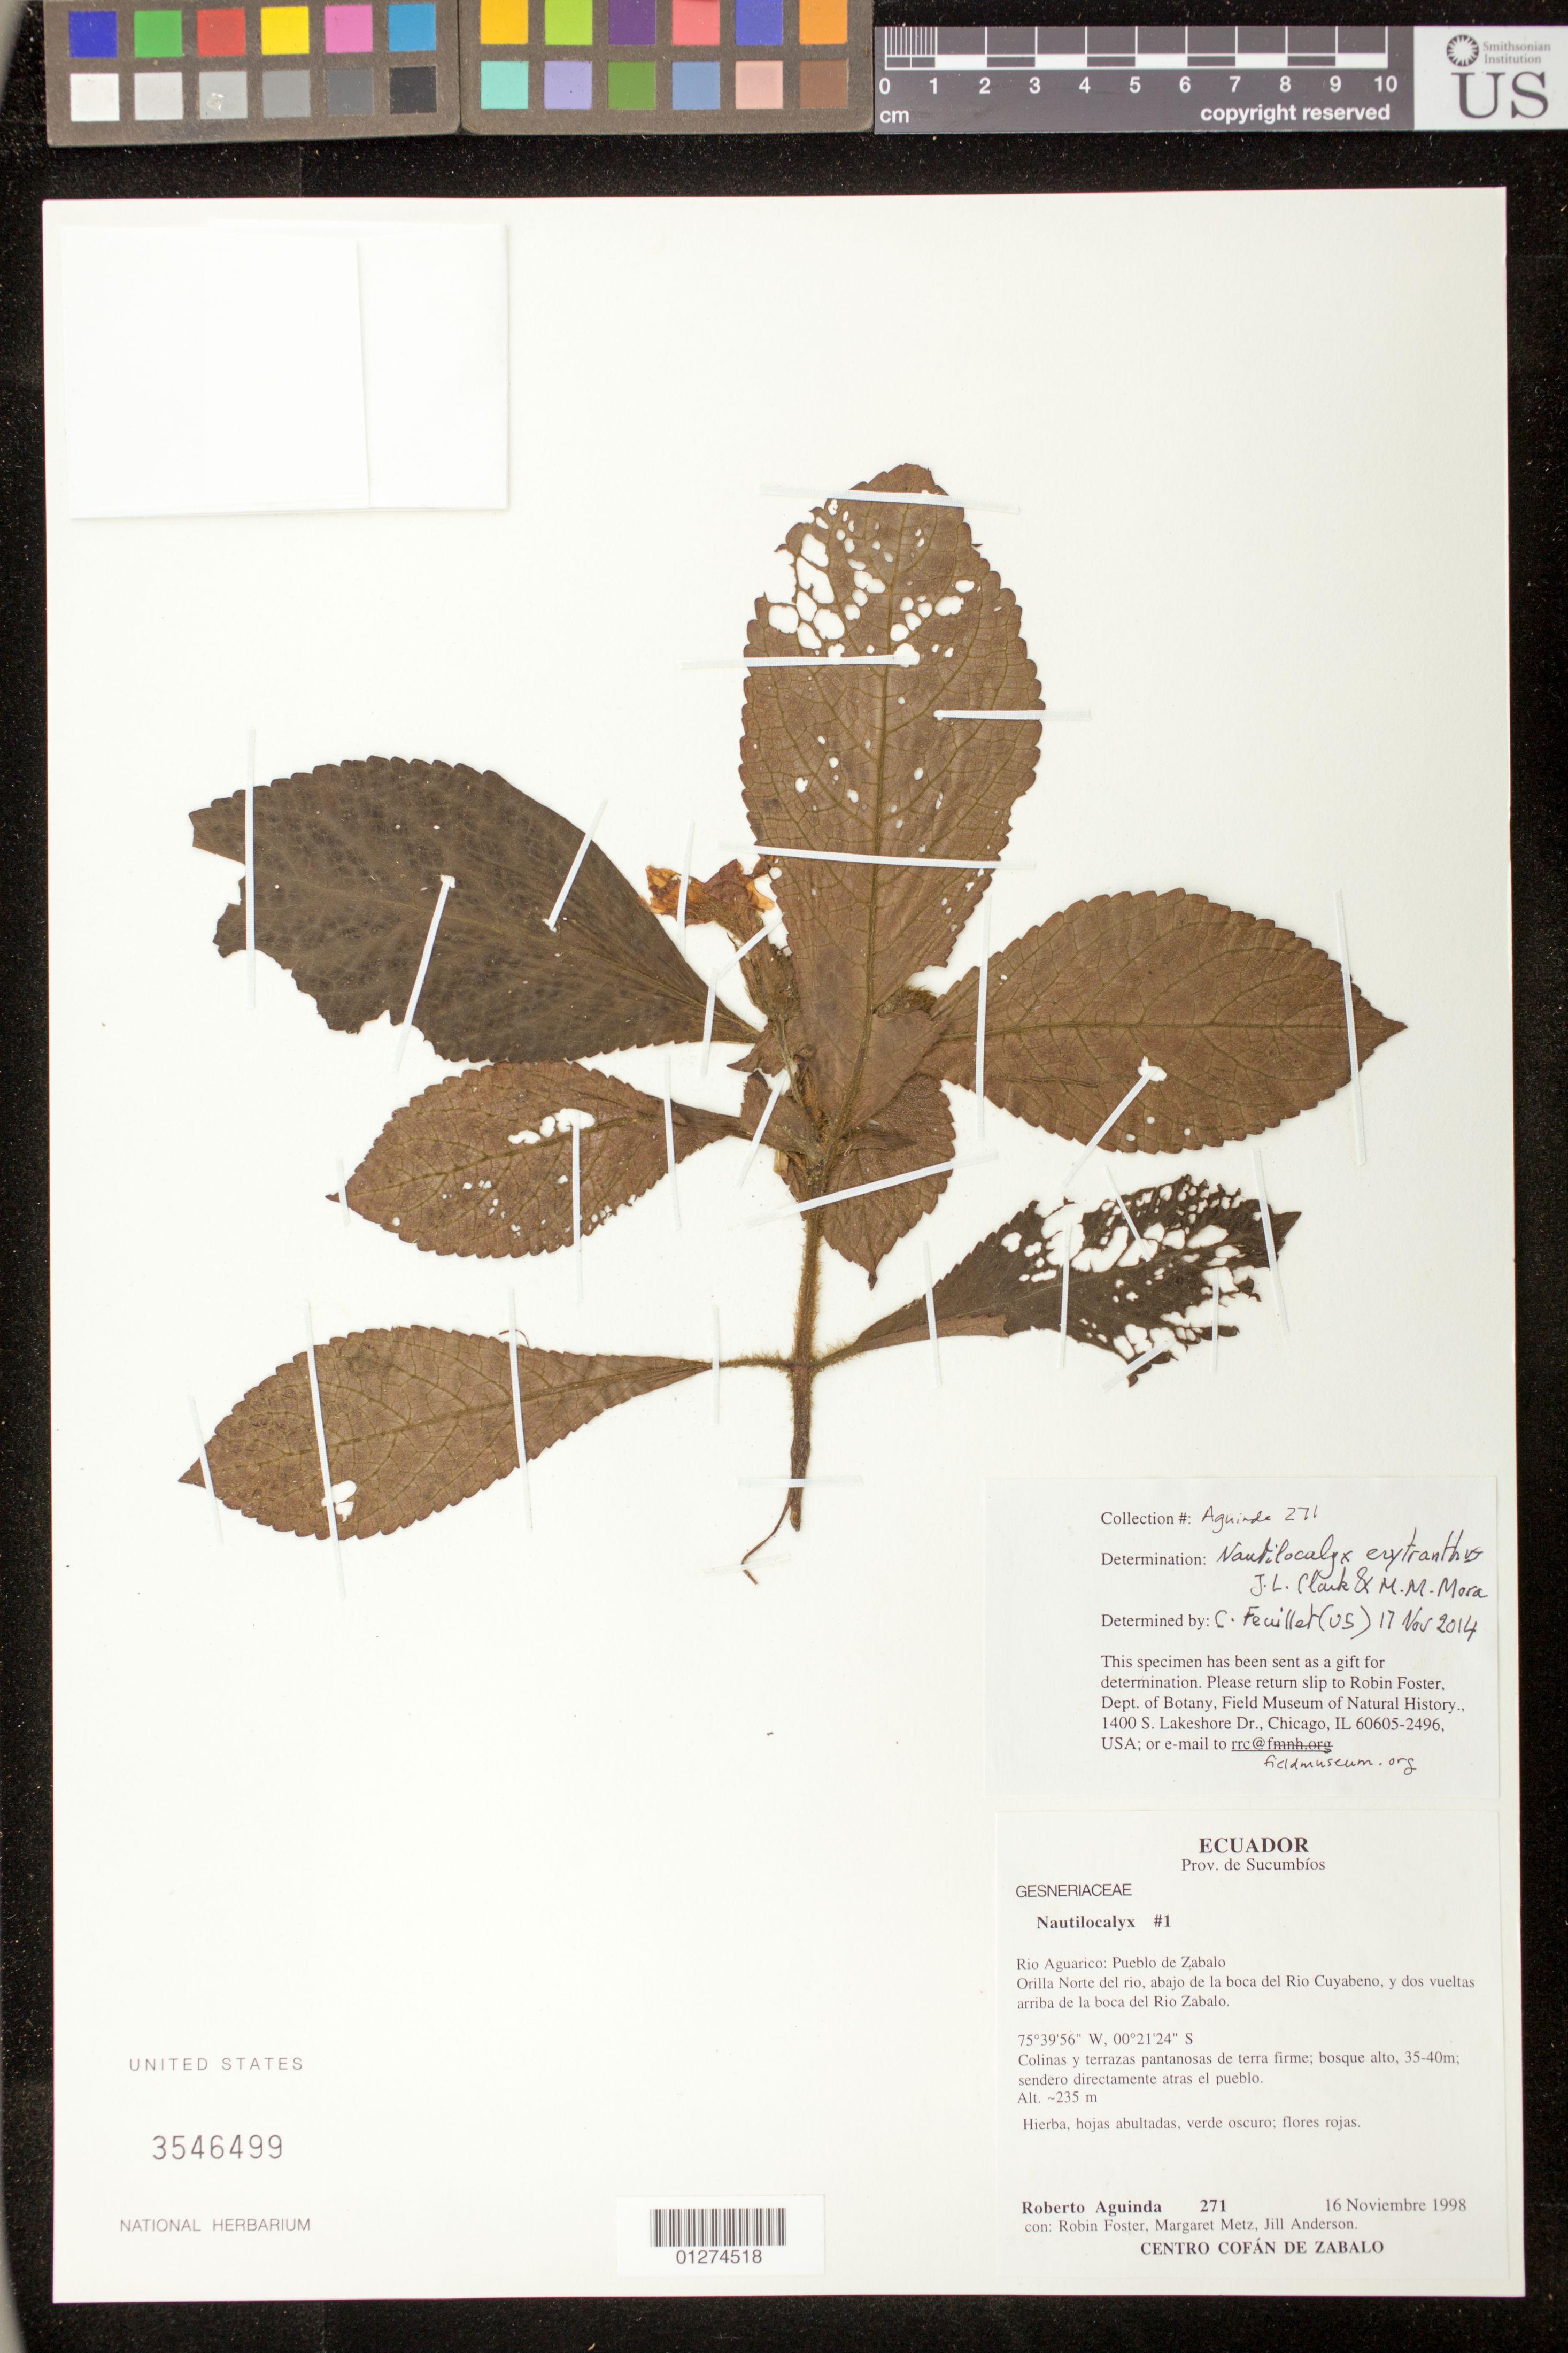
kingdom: Plantae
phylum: Tracheophyta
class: Magnoliopsida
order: Lamiales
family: Gesneriaceae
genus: Nautilocalyx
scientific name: Nautilocalyx erytranthus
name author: J.L. Clark & M.M. Mora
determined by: Feuillet, C.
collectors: R. Aguinda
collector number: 271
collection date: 1998-11-16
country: Ecuador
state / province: Sucumbios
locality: Rio Aguarico: Pueblo de Zabalo. Orilla Norte del rio, abajo de la boca del Rio Cuyabeno, y dos vueltas arriba de la boca del Rio Zabalo.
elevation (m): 235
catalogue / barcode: US 3546499